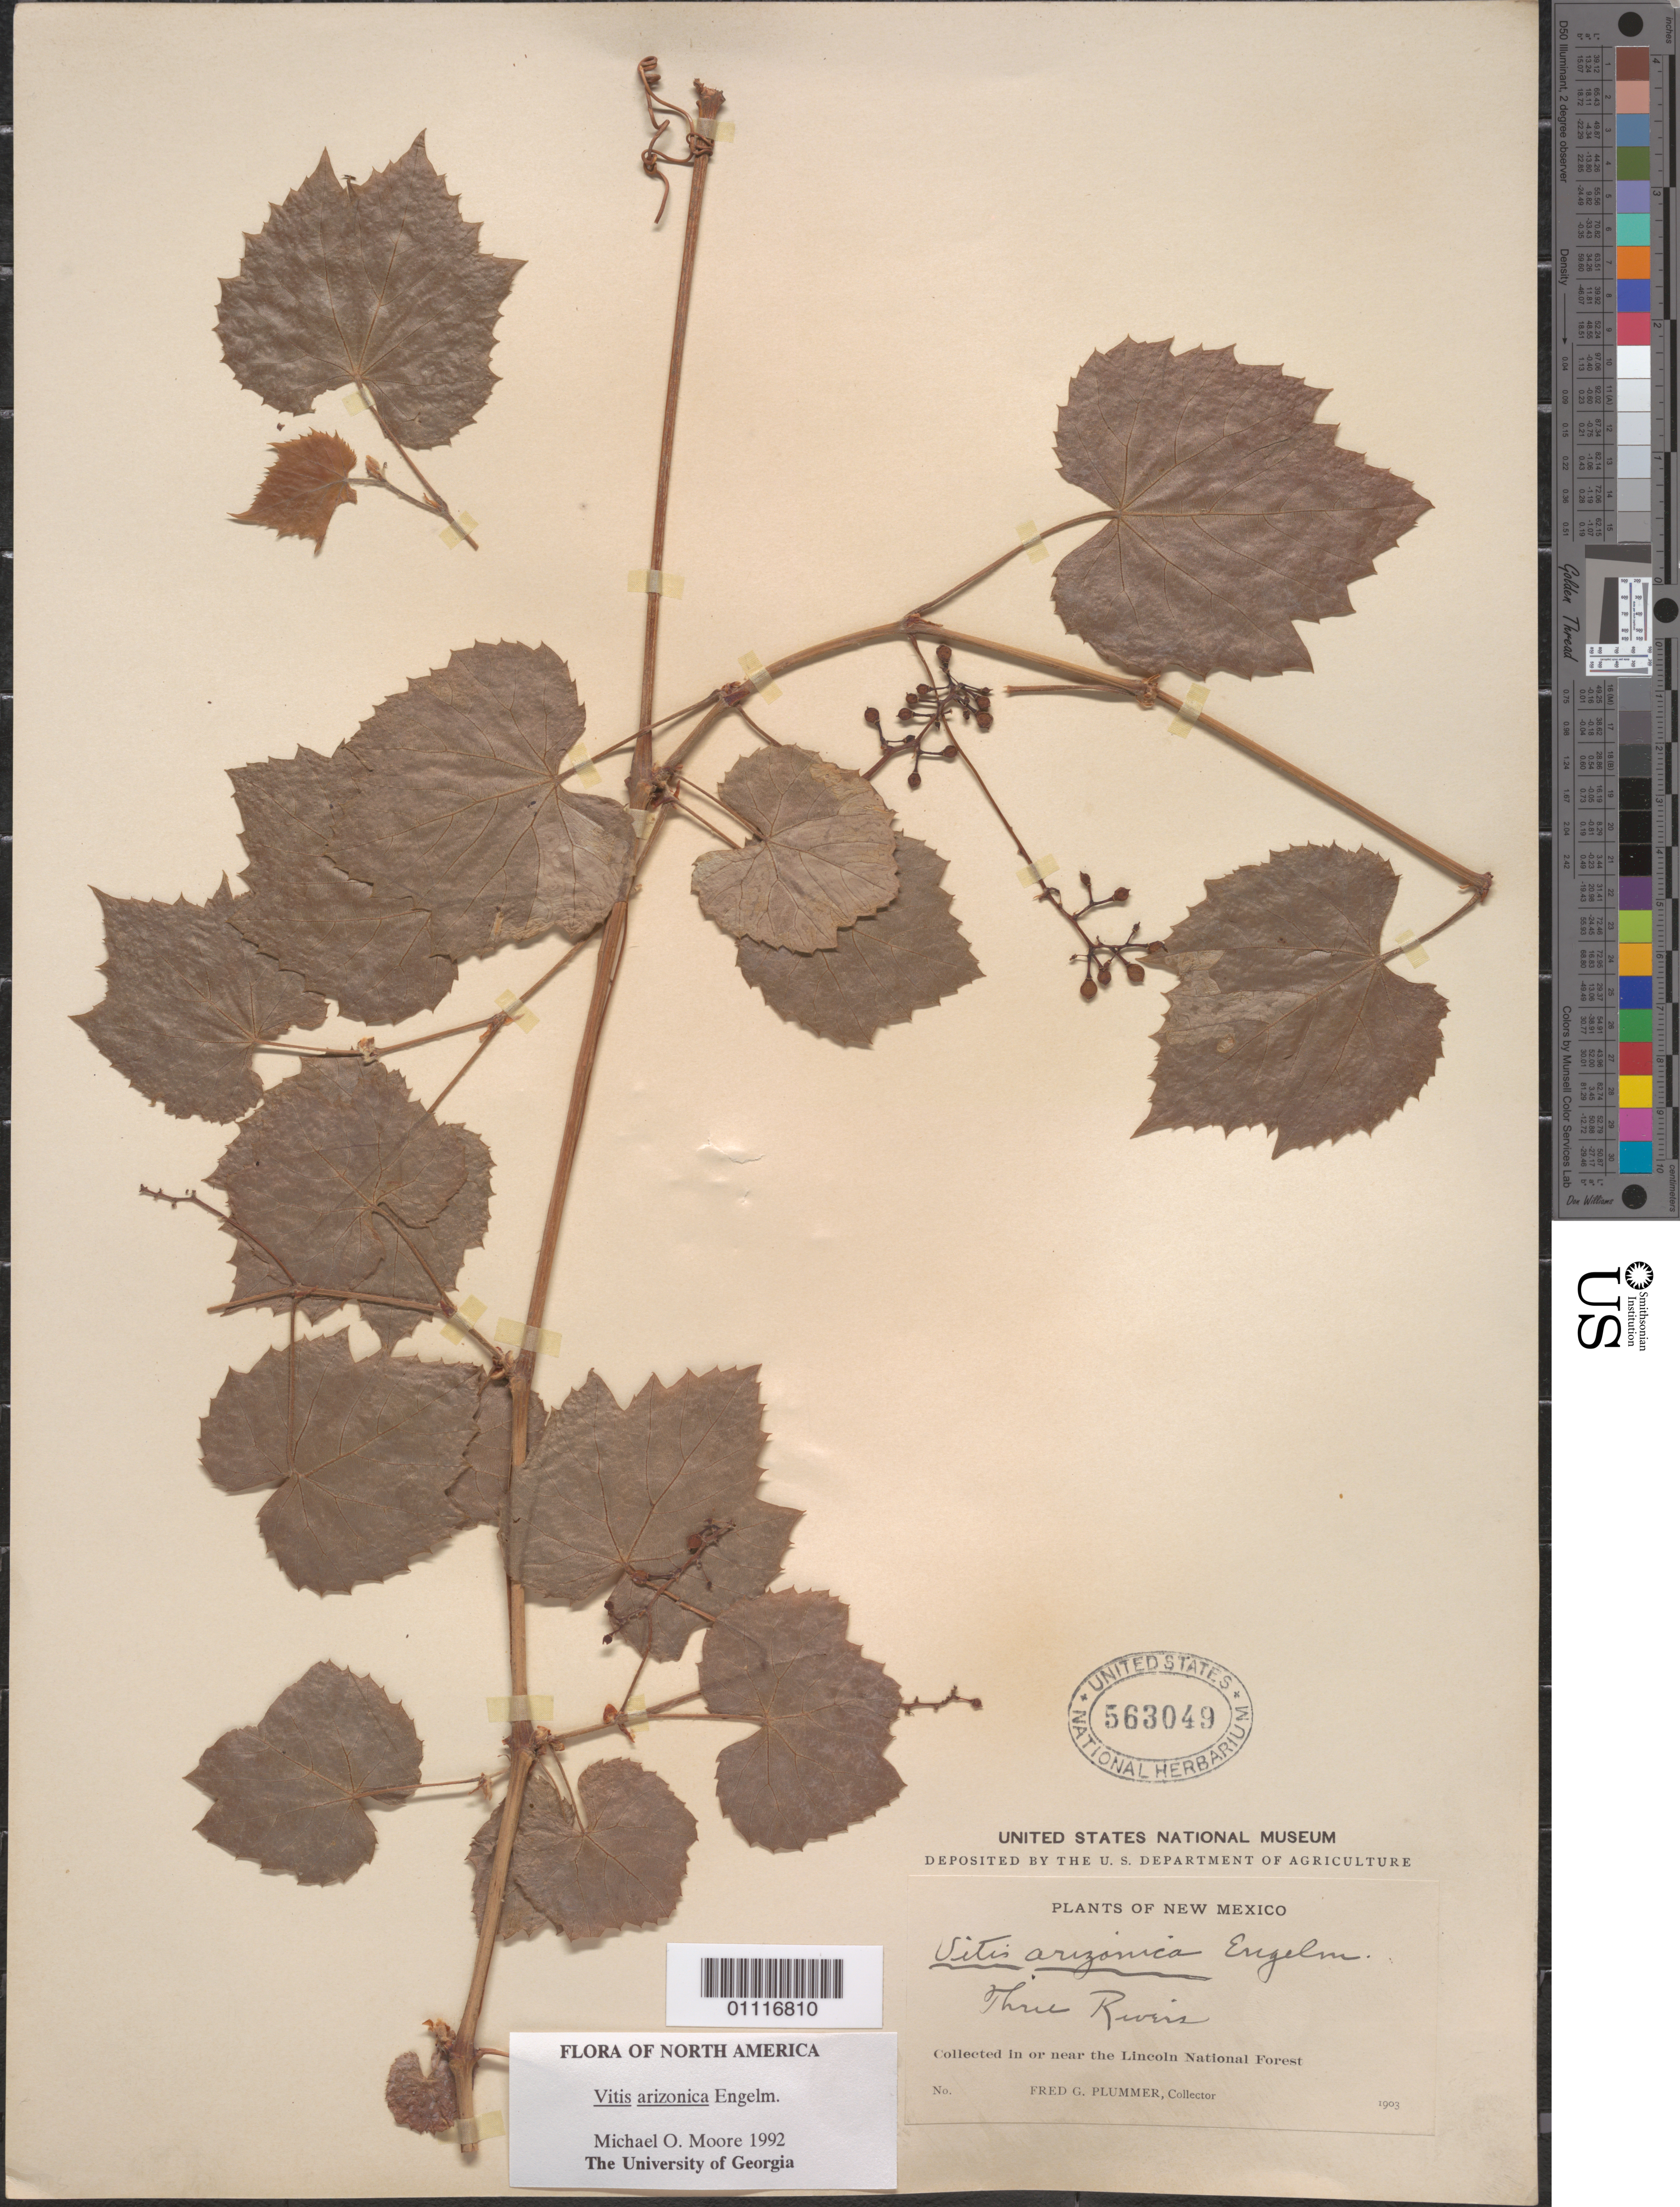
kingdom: Plantae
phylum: Tracheophyta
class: Magnoliopsida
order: Vitales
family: Vitaceae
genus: Vitis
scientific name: Vitis arizonica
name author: Engelm.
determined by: Moore, M. O.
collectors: F. Plummer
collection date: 1903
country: United States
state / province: New Mexico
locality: in or near the Lincoln National Forest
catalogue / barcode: US 563049